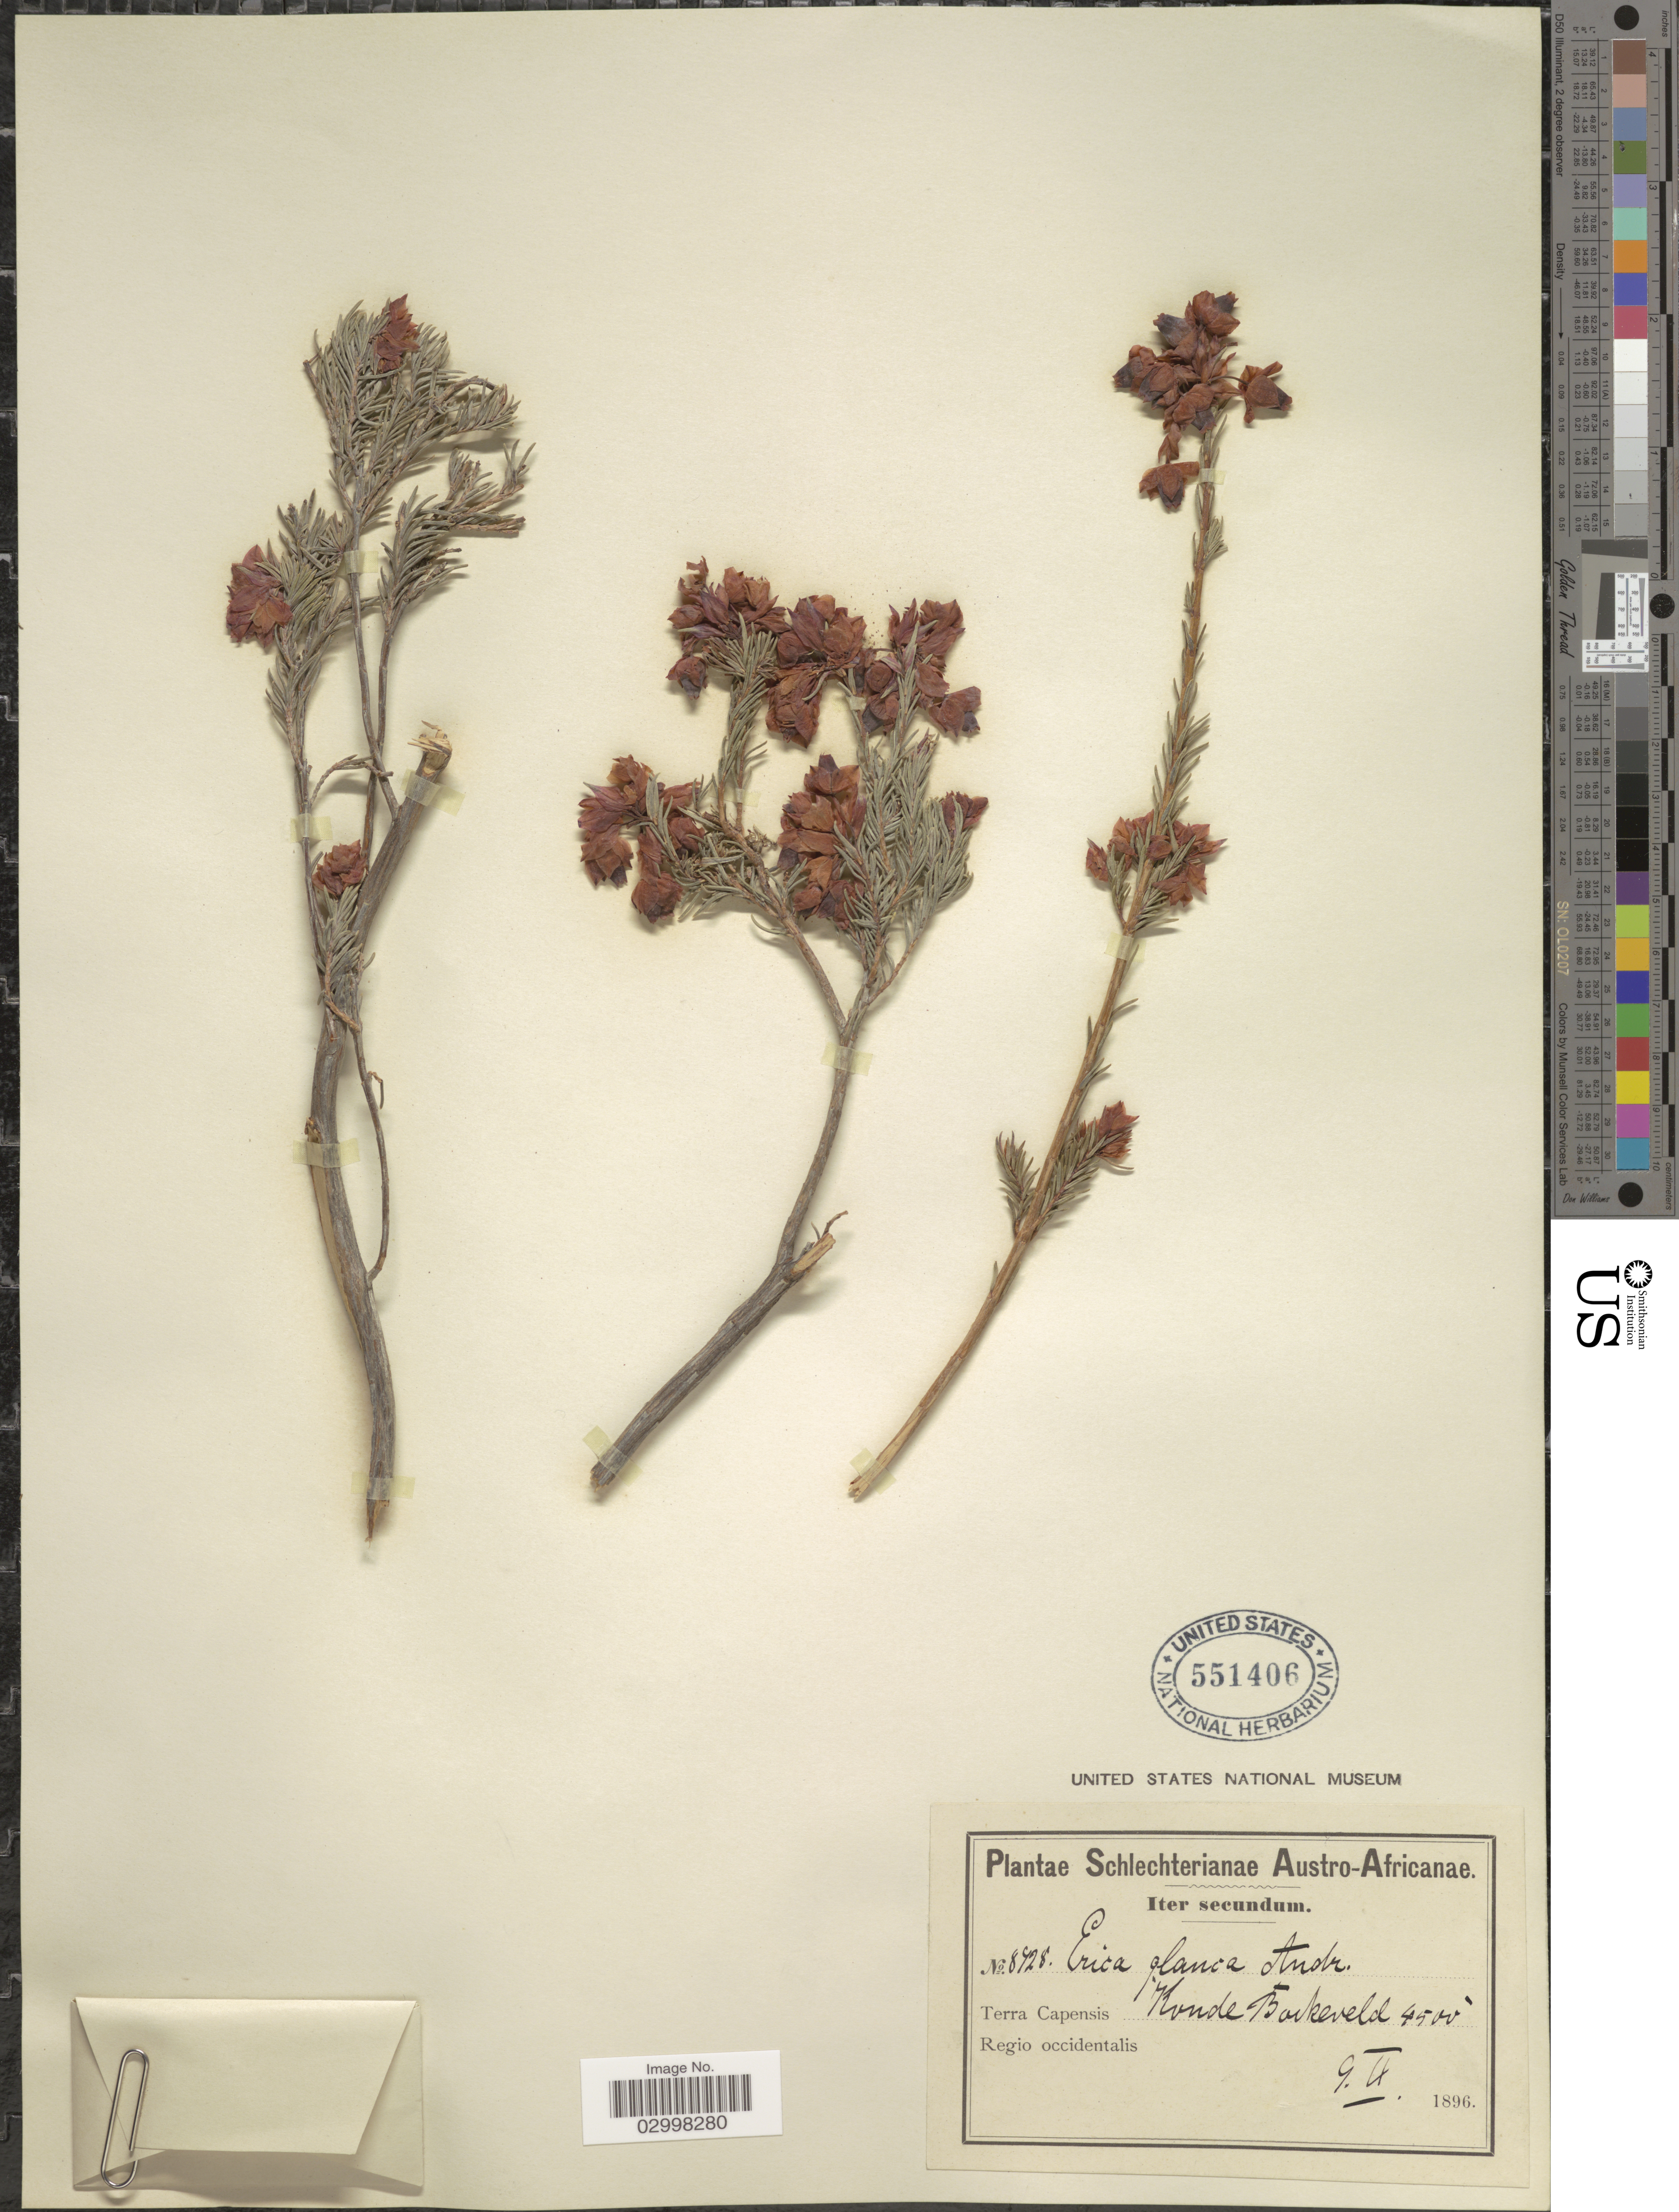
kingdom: Plantae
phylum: Tracheophyta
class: Magnoliopsida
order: Ericales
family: Ericaceae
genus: Erica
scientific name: Erica glauca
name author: Andrews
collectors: Schlechter, --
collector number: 8728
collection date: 1896-09-09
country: South Africa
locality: Austro-Africanae. Terra Capensis Koude Bockeveld. Regio occidentalis.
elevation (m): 1372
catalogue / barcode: US 551406